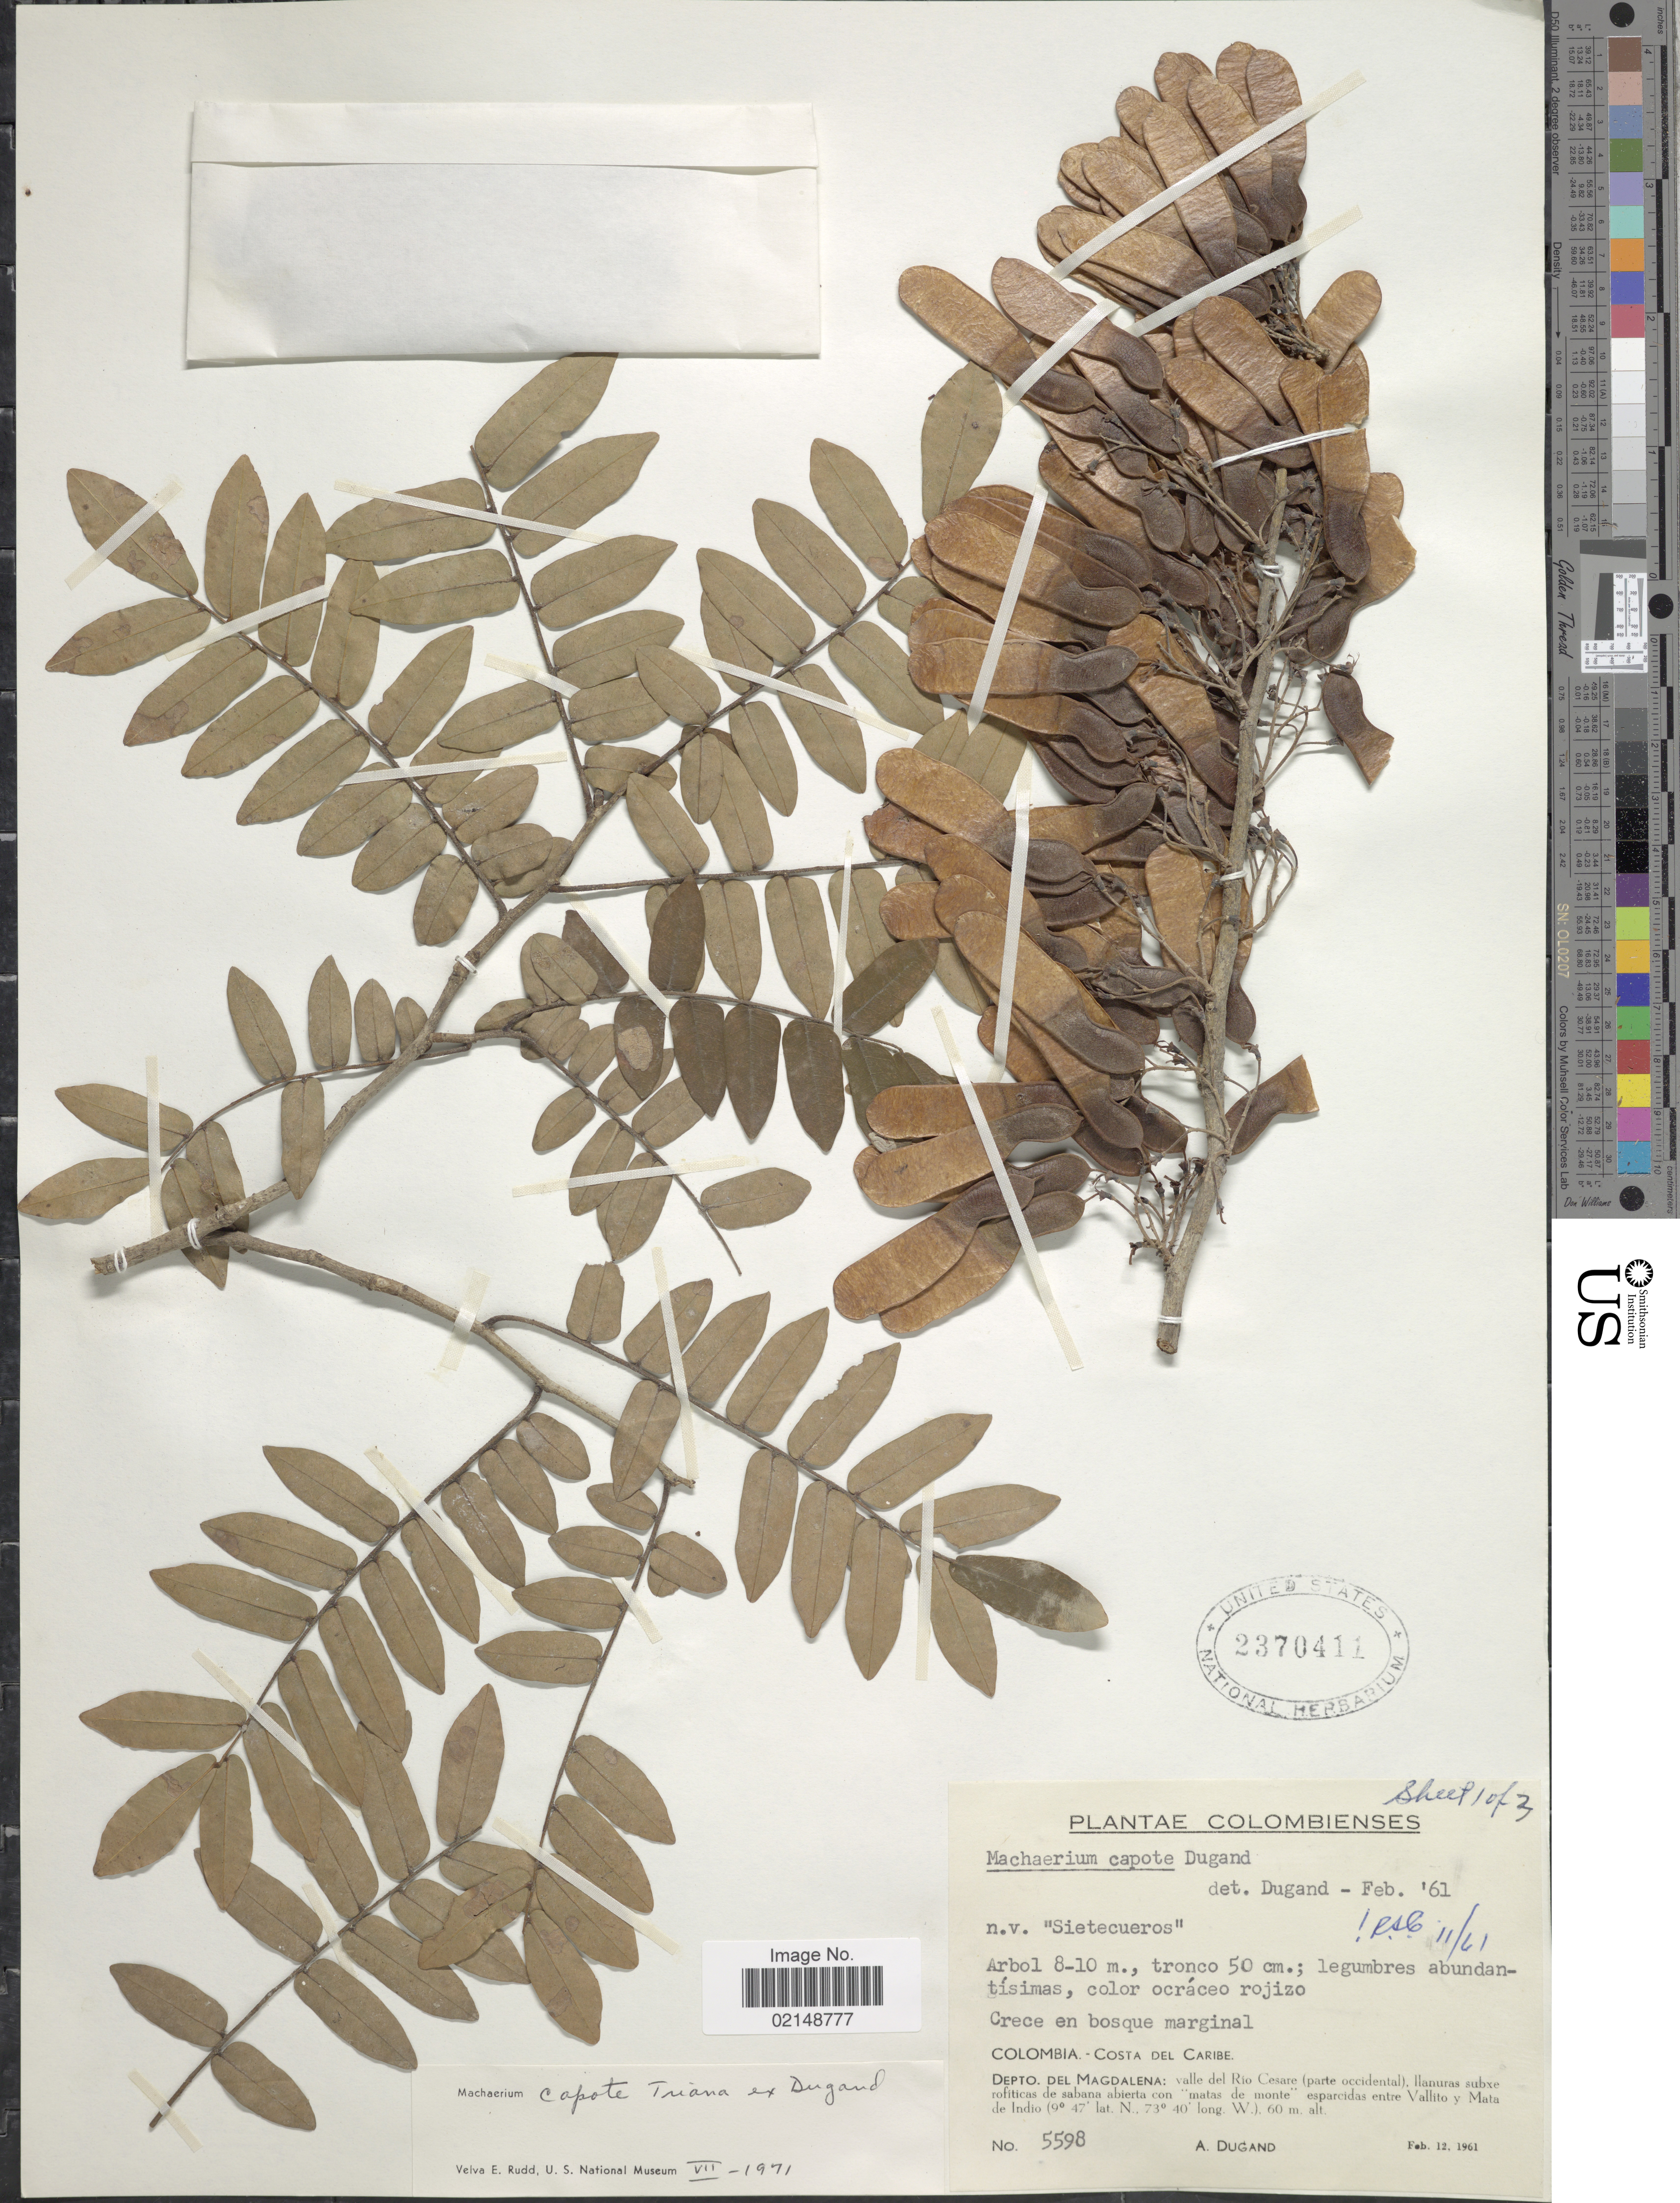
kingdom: Plantae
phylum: Tracheophyta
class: Magnoliopsida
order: Fabales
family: Fabaceae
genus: Machaerium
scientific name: Machaerium capote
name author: Triana ex Dugand G.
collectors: A. Dugand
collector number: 5598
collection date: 1961-02-12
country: Colombia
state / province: Magdalena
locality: Costa del Caribe, valle del Rio Cesare (parte occidental), entre Vallito y Mata de Indio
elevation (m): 60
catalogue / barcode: US 2370411